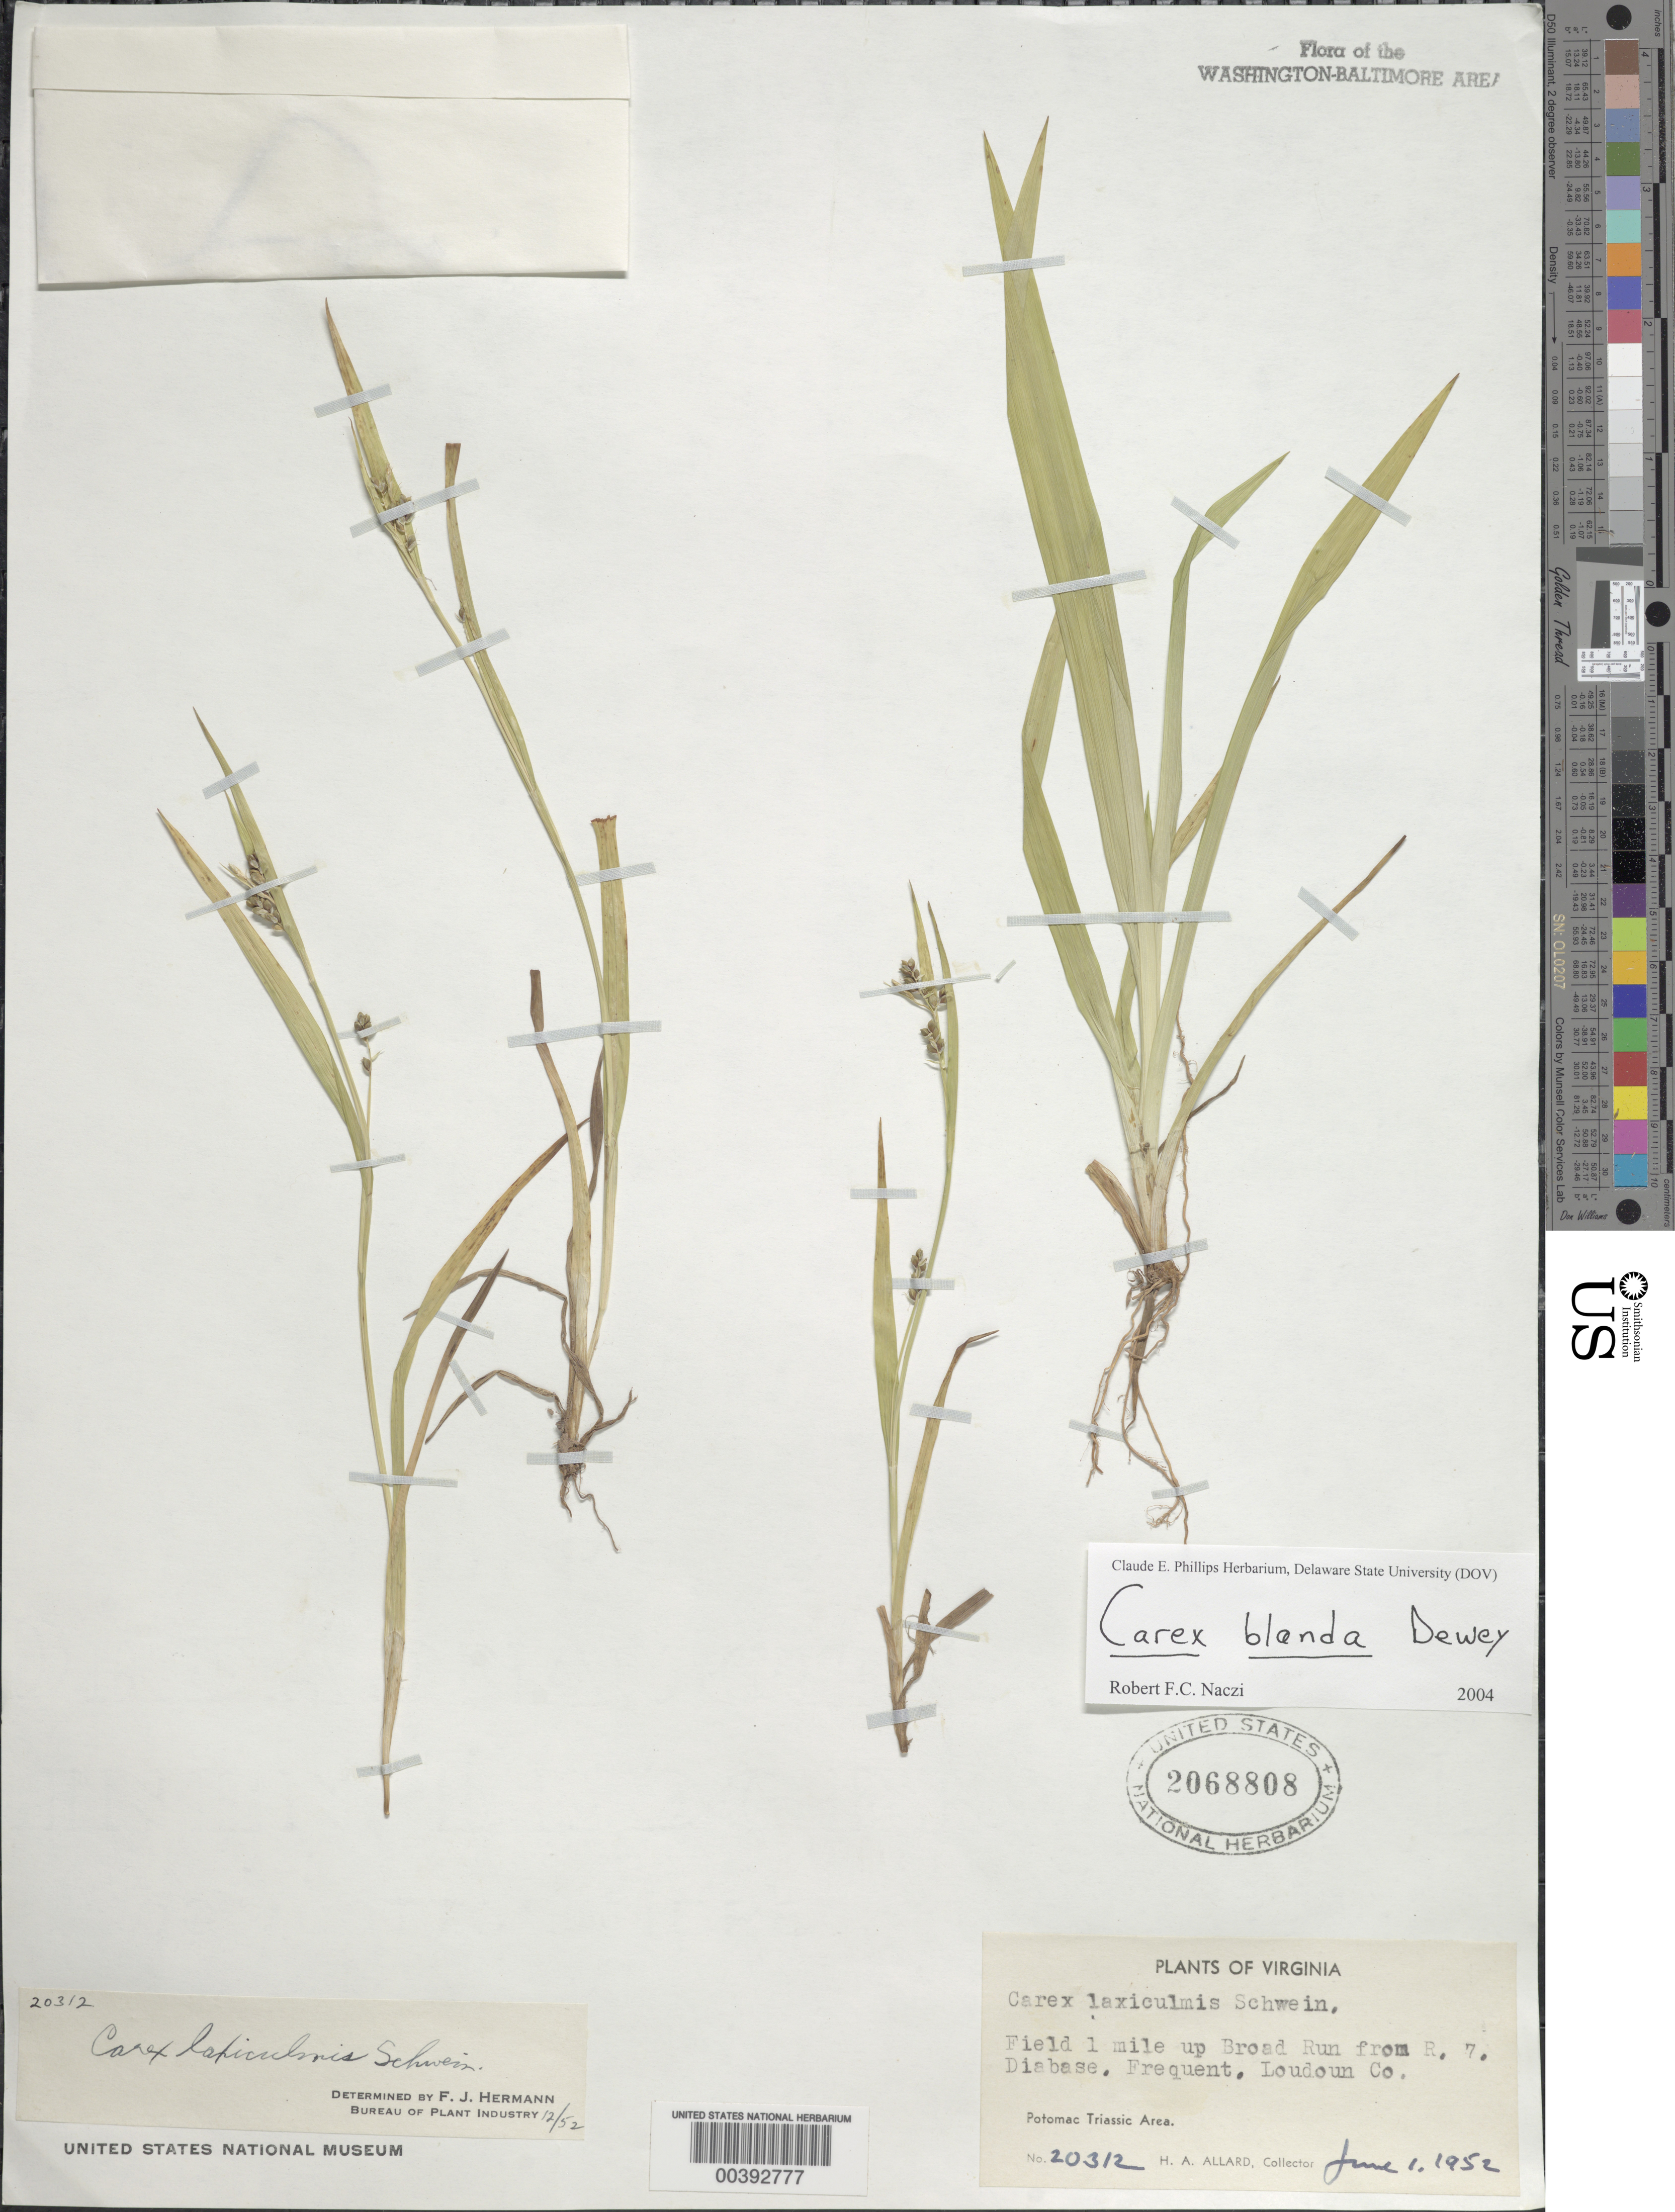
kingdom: Plantae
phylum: Tracheophyta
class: Liliopsida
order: Poales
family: Cyperaceae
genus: Carex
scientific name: Carex blanda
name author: Dewey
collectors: H. A. Allard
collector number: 20312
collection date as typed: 01 Jun 1952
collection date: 1952-06-01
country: United States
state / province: Virginia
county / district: Loudoun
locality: Upstream from Route 7 on Broad Run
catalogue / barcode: US 2068808